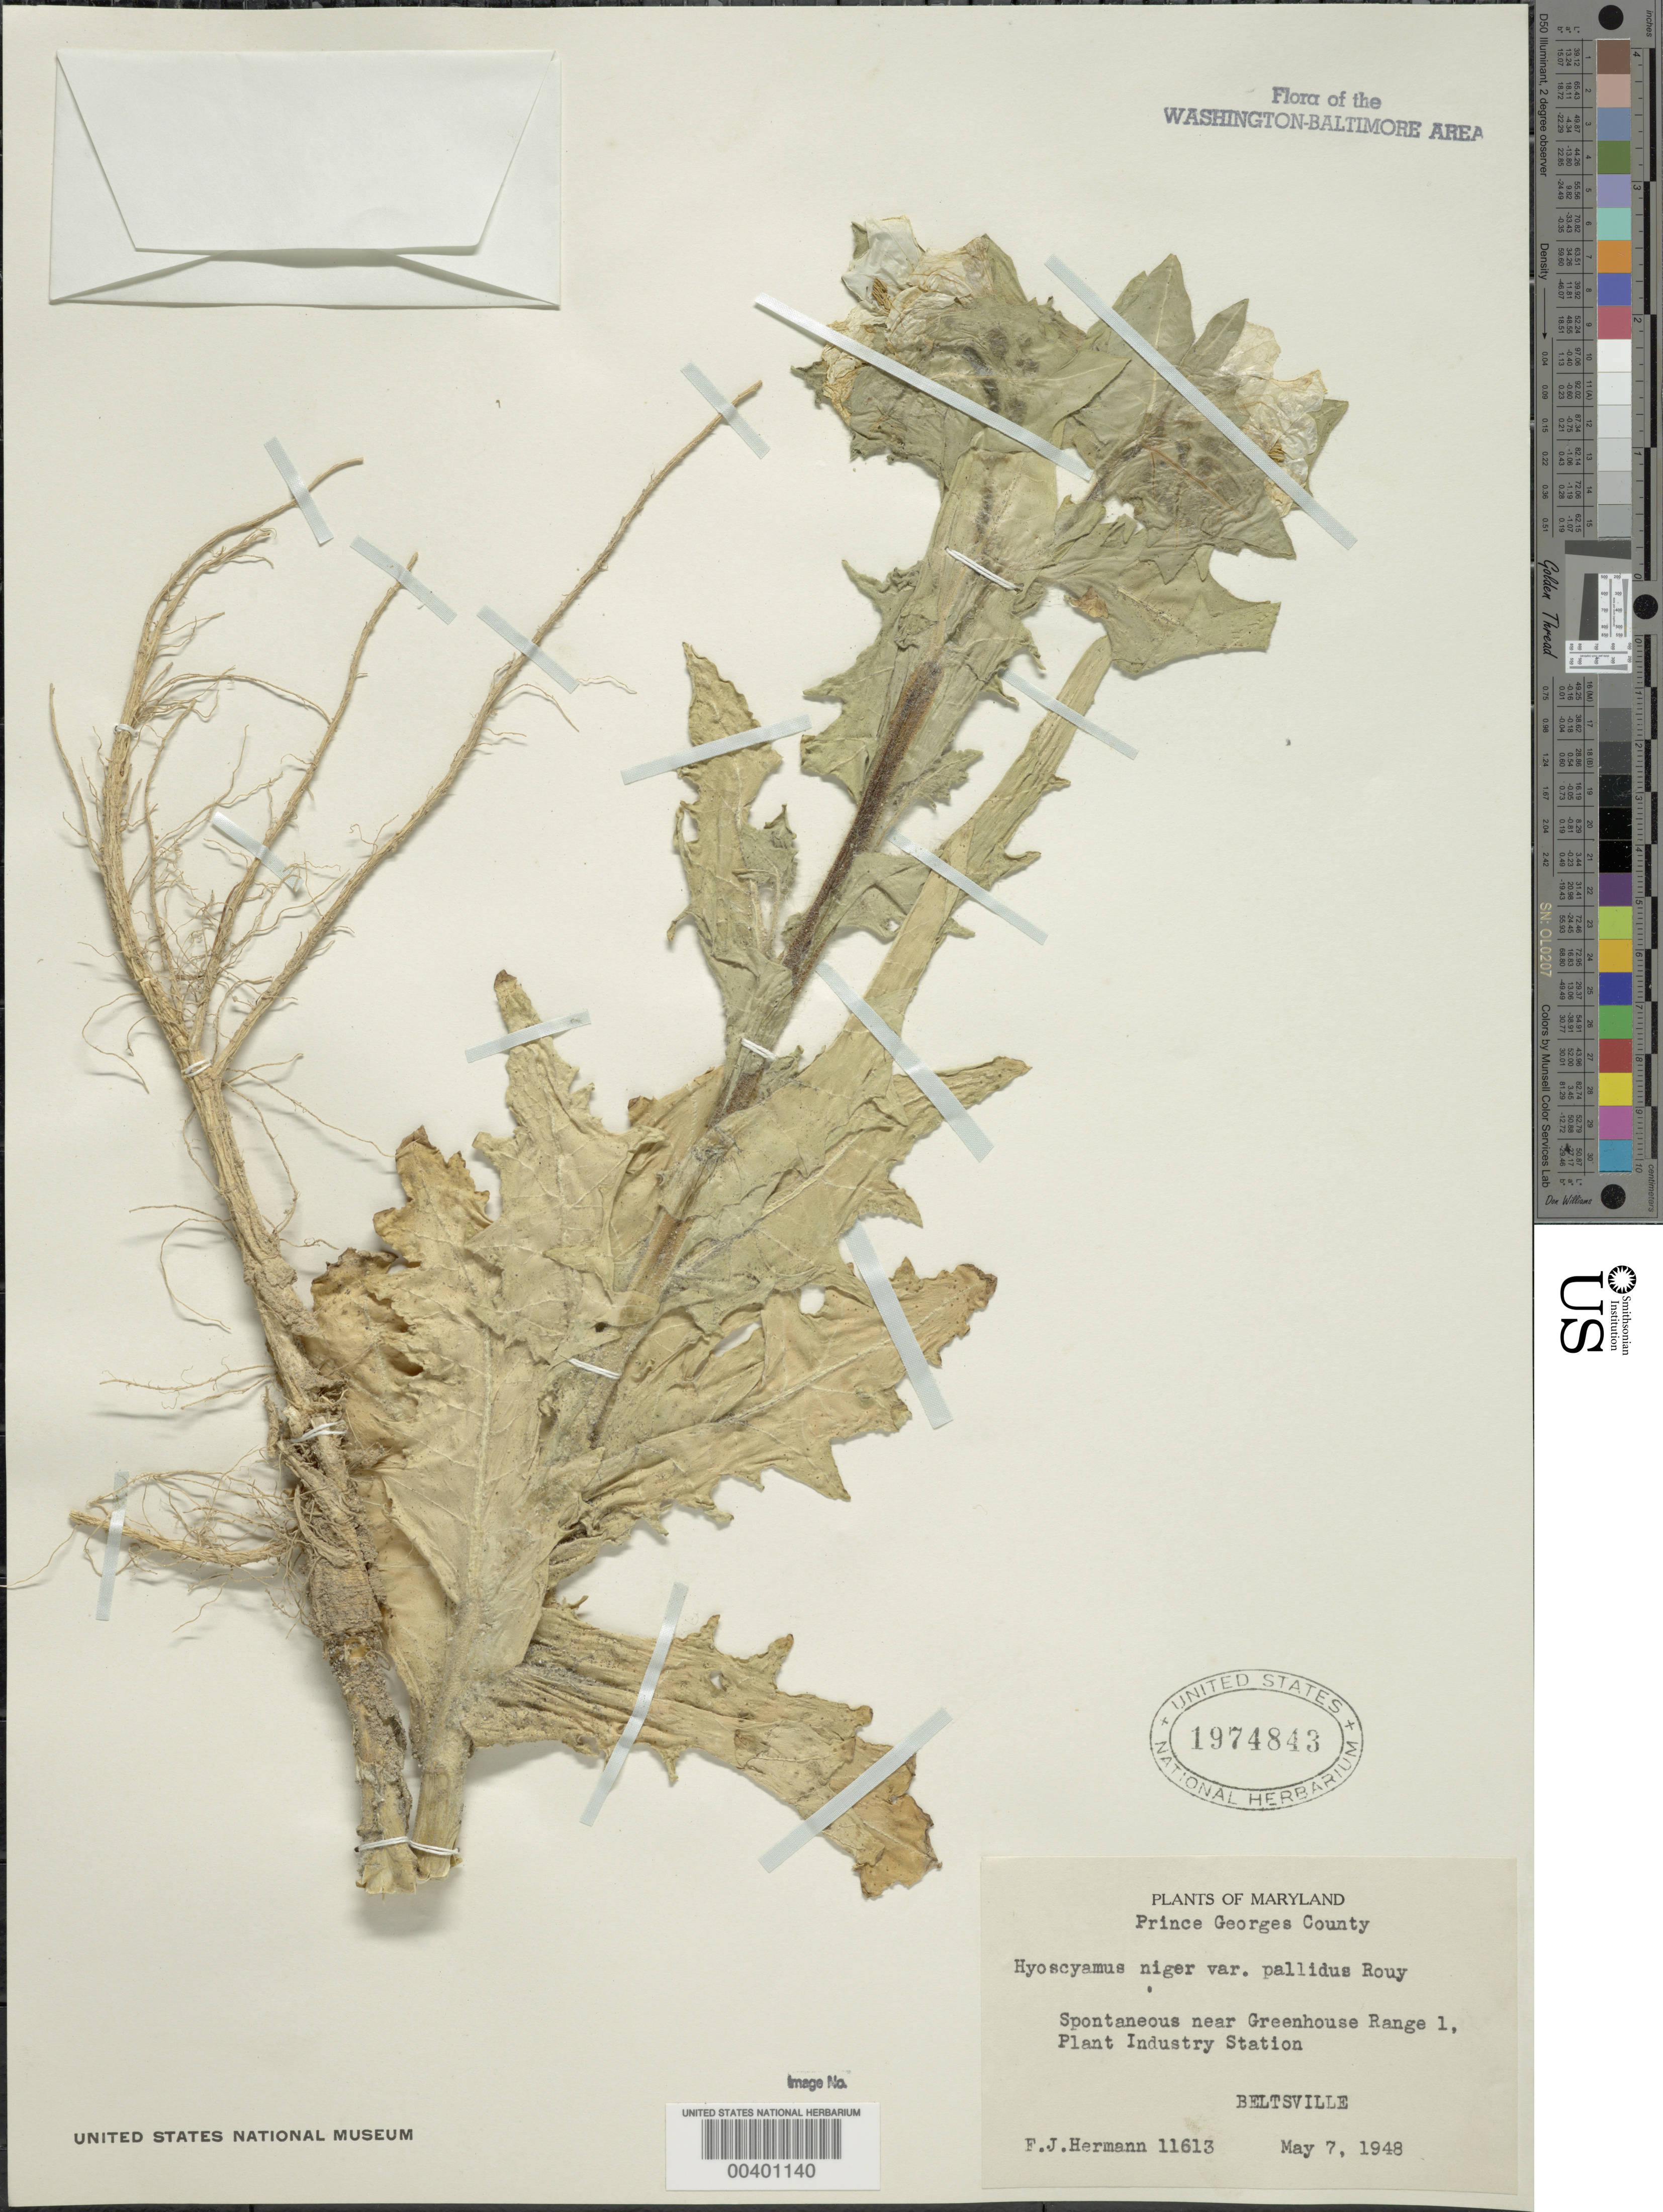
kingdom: Plantae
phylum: Tracheophyta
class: Magnoliopsida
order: Solanales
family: Solanaceae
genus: Hyoscyamus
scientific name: Hyoscyamus niger var. pallidus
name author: (Waldst. & Kit. ex Willd.) W.D.J. Koch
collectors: F. J. Hermann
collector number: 11613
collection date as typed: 07 May 1948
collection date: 1948-05-07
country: United States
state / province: Maryland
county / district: Prince George's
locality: Near Greenhouse Range, Plant Industry Station, Beltsville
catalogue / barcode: US 1974843